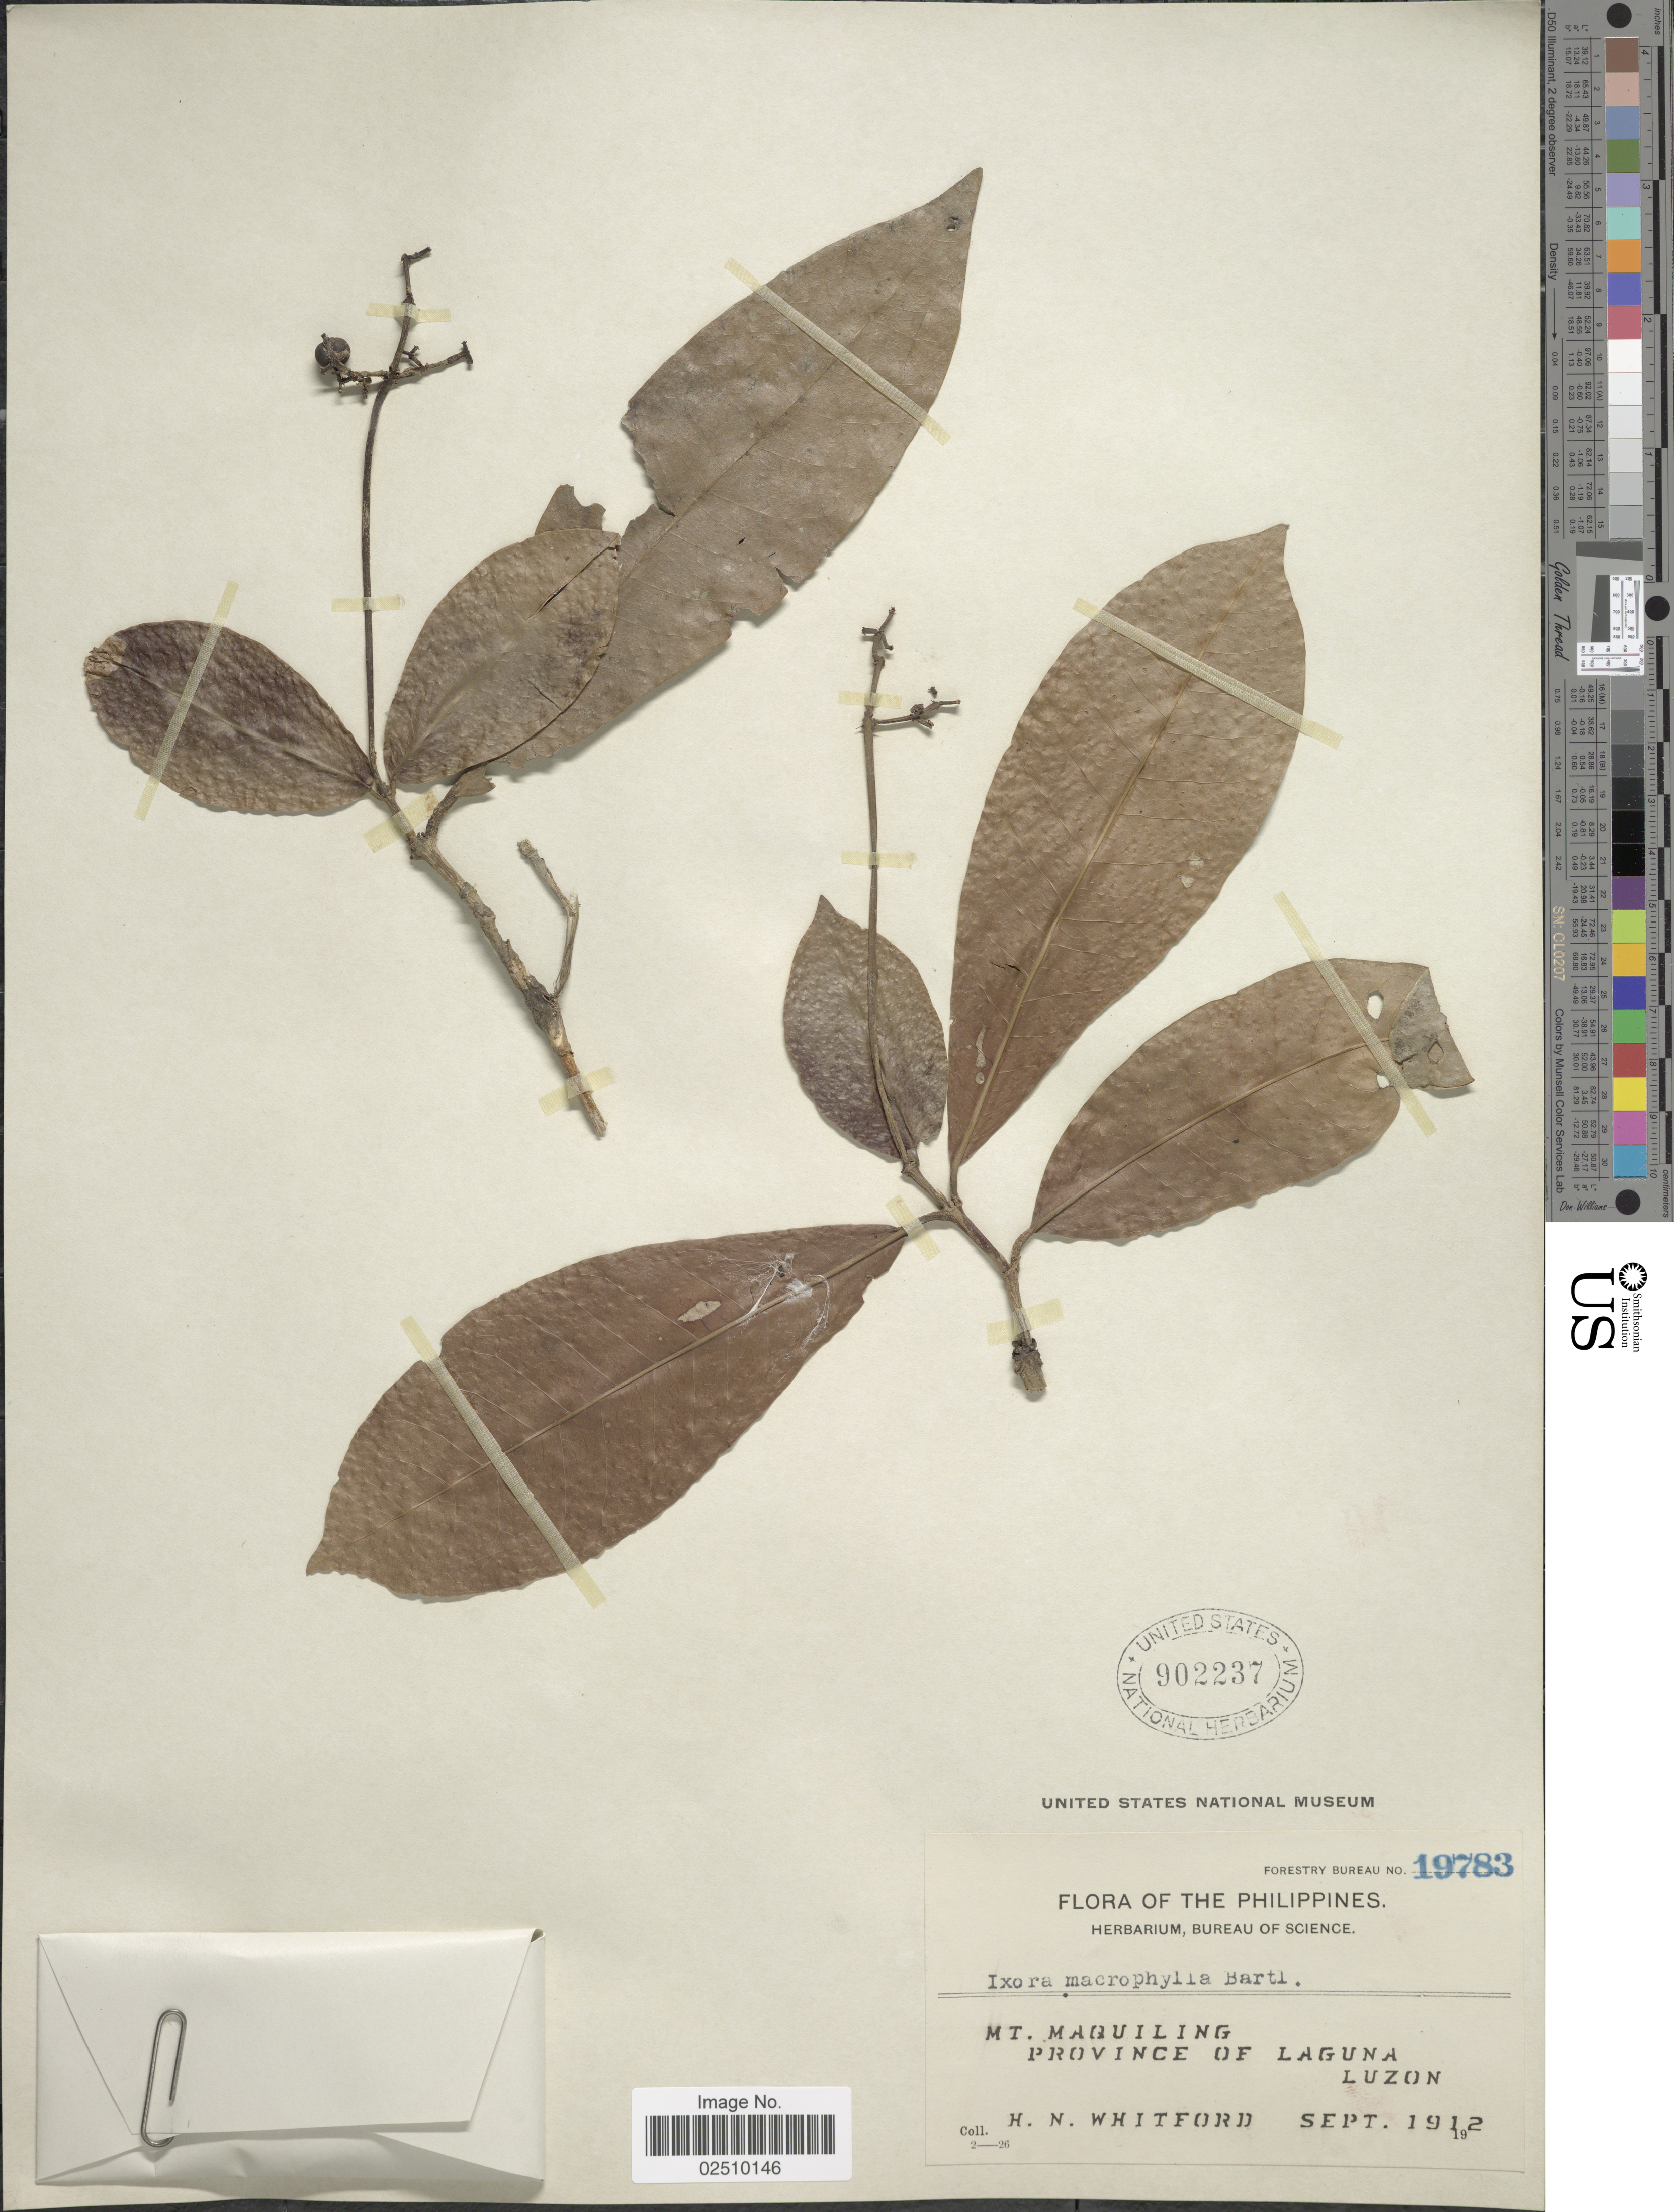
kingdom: Plantae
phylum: Tracheophyta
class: Magnoliopsida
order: Gentianales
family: Rubiaceae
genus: Ixora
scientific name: Ixora macrophylla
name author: Bartl. ex DC.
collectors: H. N. Whitford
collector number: Forestry Bureau 19783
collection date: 1912-09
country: Philippines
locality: Mt. Maquiling. Province of Laguna Luzon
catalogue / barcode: US 902237